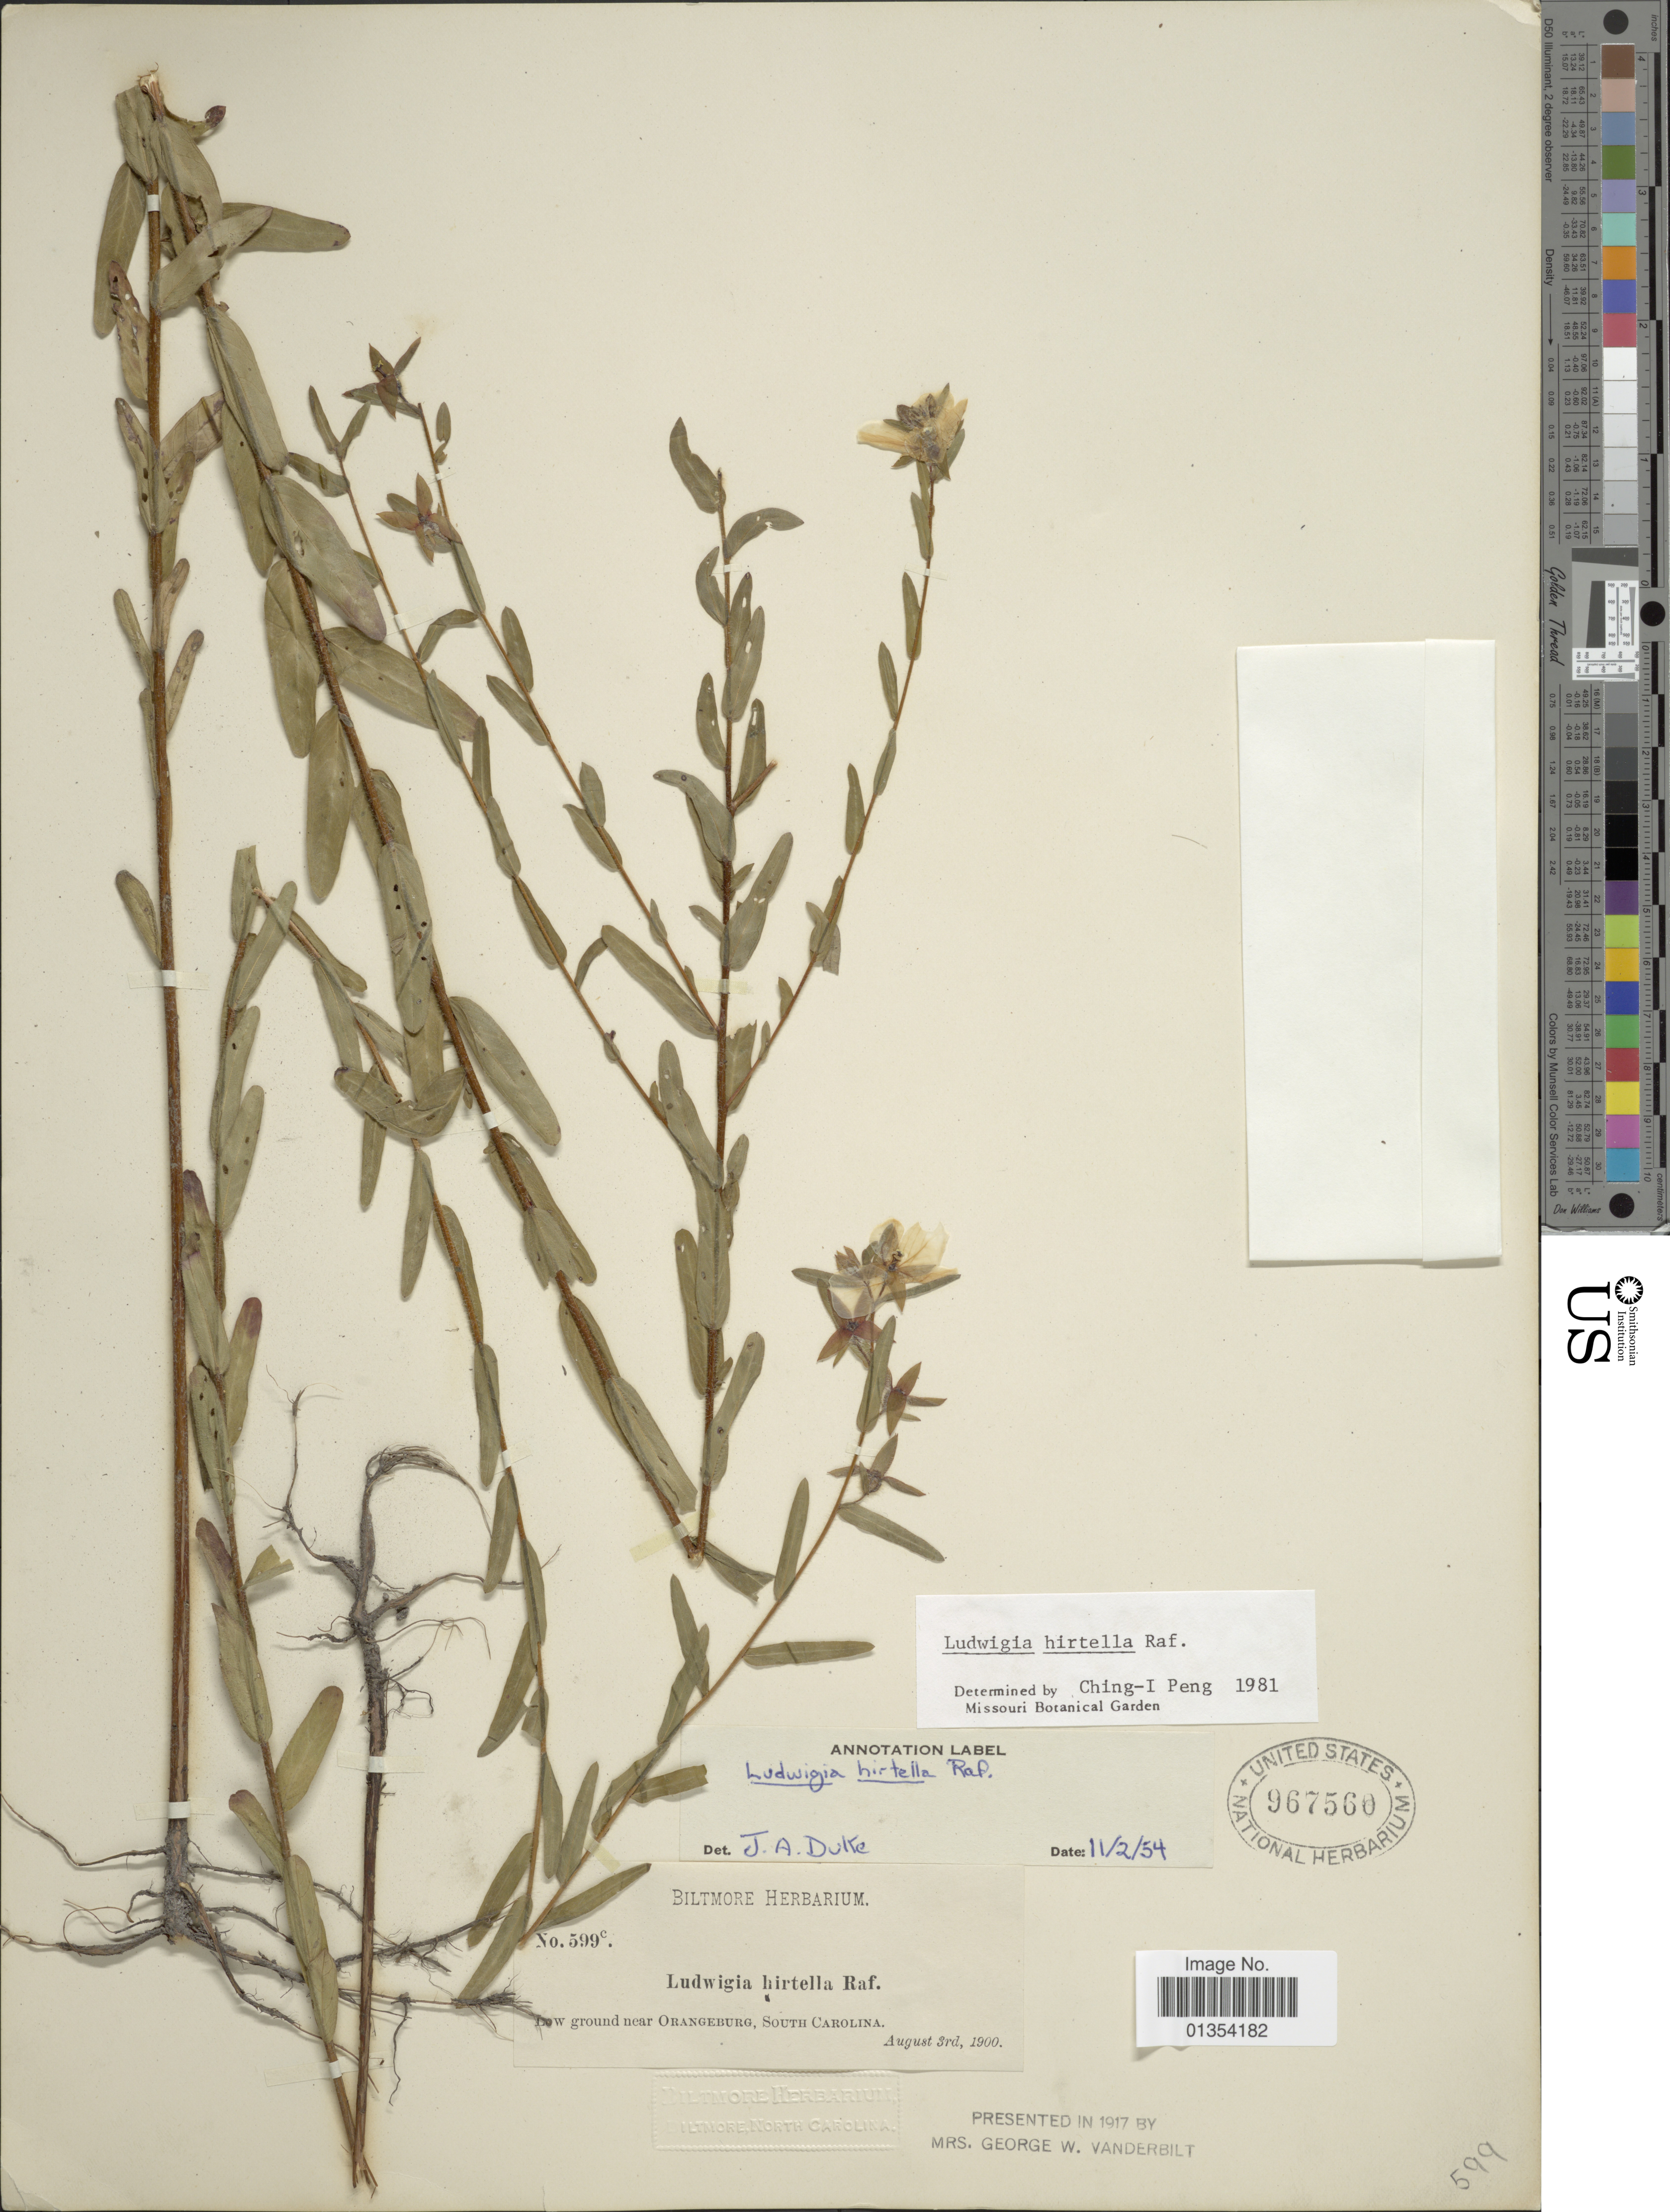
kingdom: Plantae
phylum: Tracheophyta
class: Magnoliopsida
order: Myrtales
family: Onagraceae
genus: Ludwigia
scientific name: Ludwigia hirtella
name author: Raf.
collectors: ex herb. Biltmore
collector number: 599c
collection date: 1900-08-03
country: United States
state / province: South Carolina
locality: Low ground near Orangeburg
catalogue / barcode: US 967560